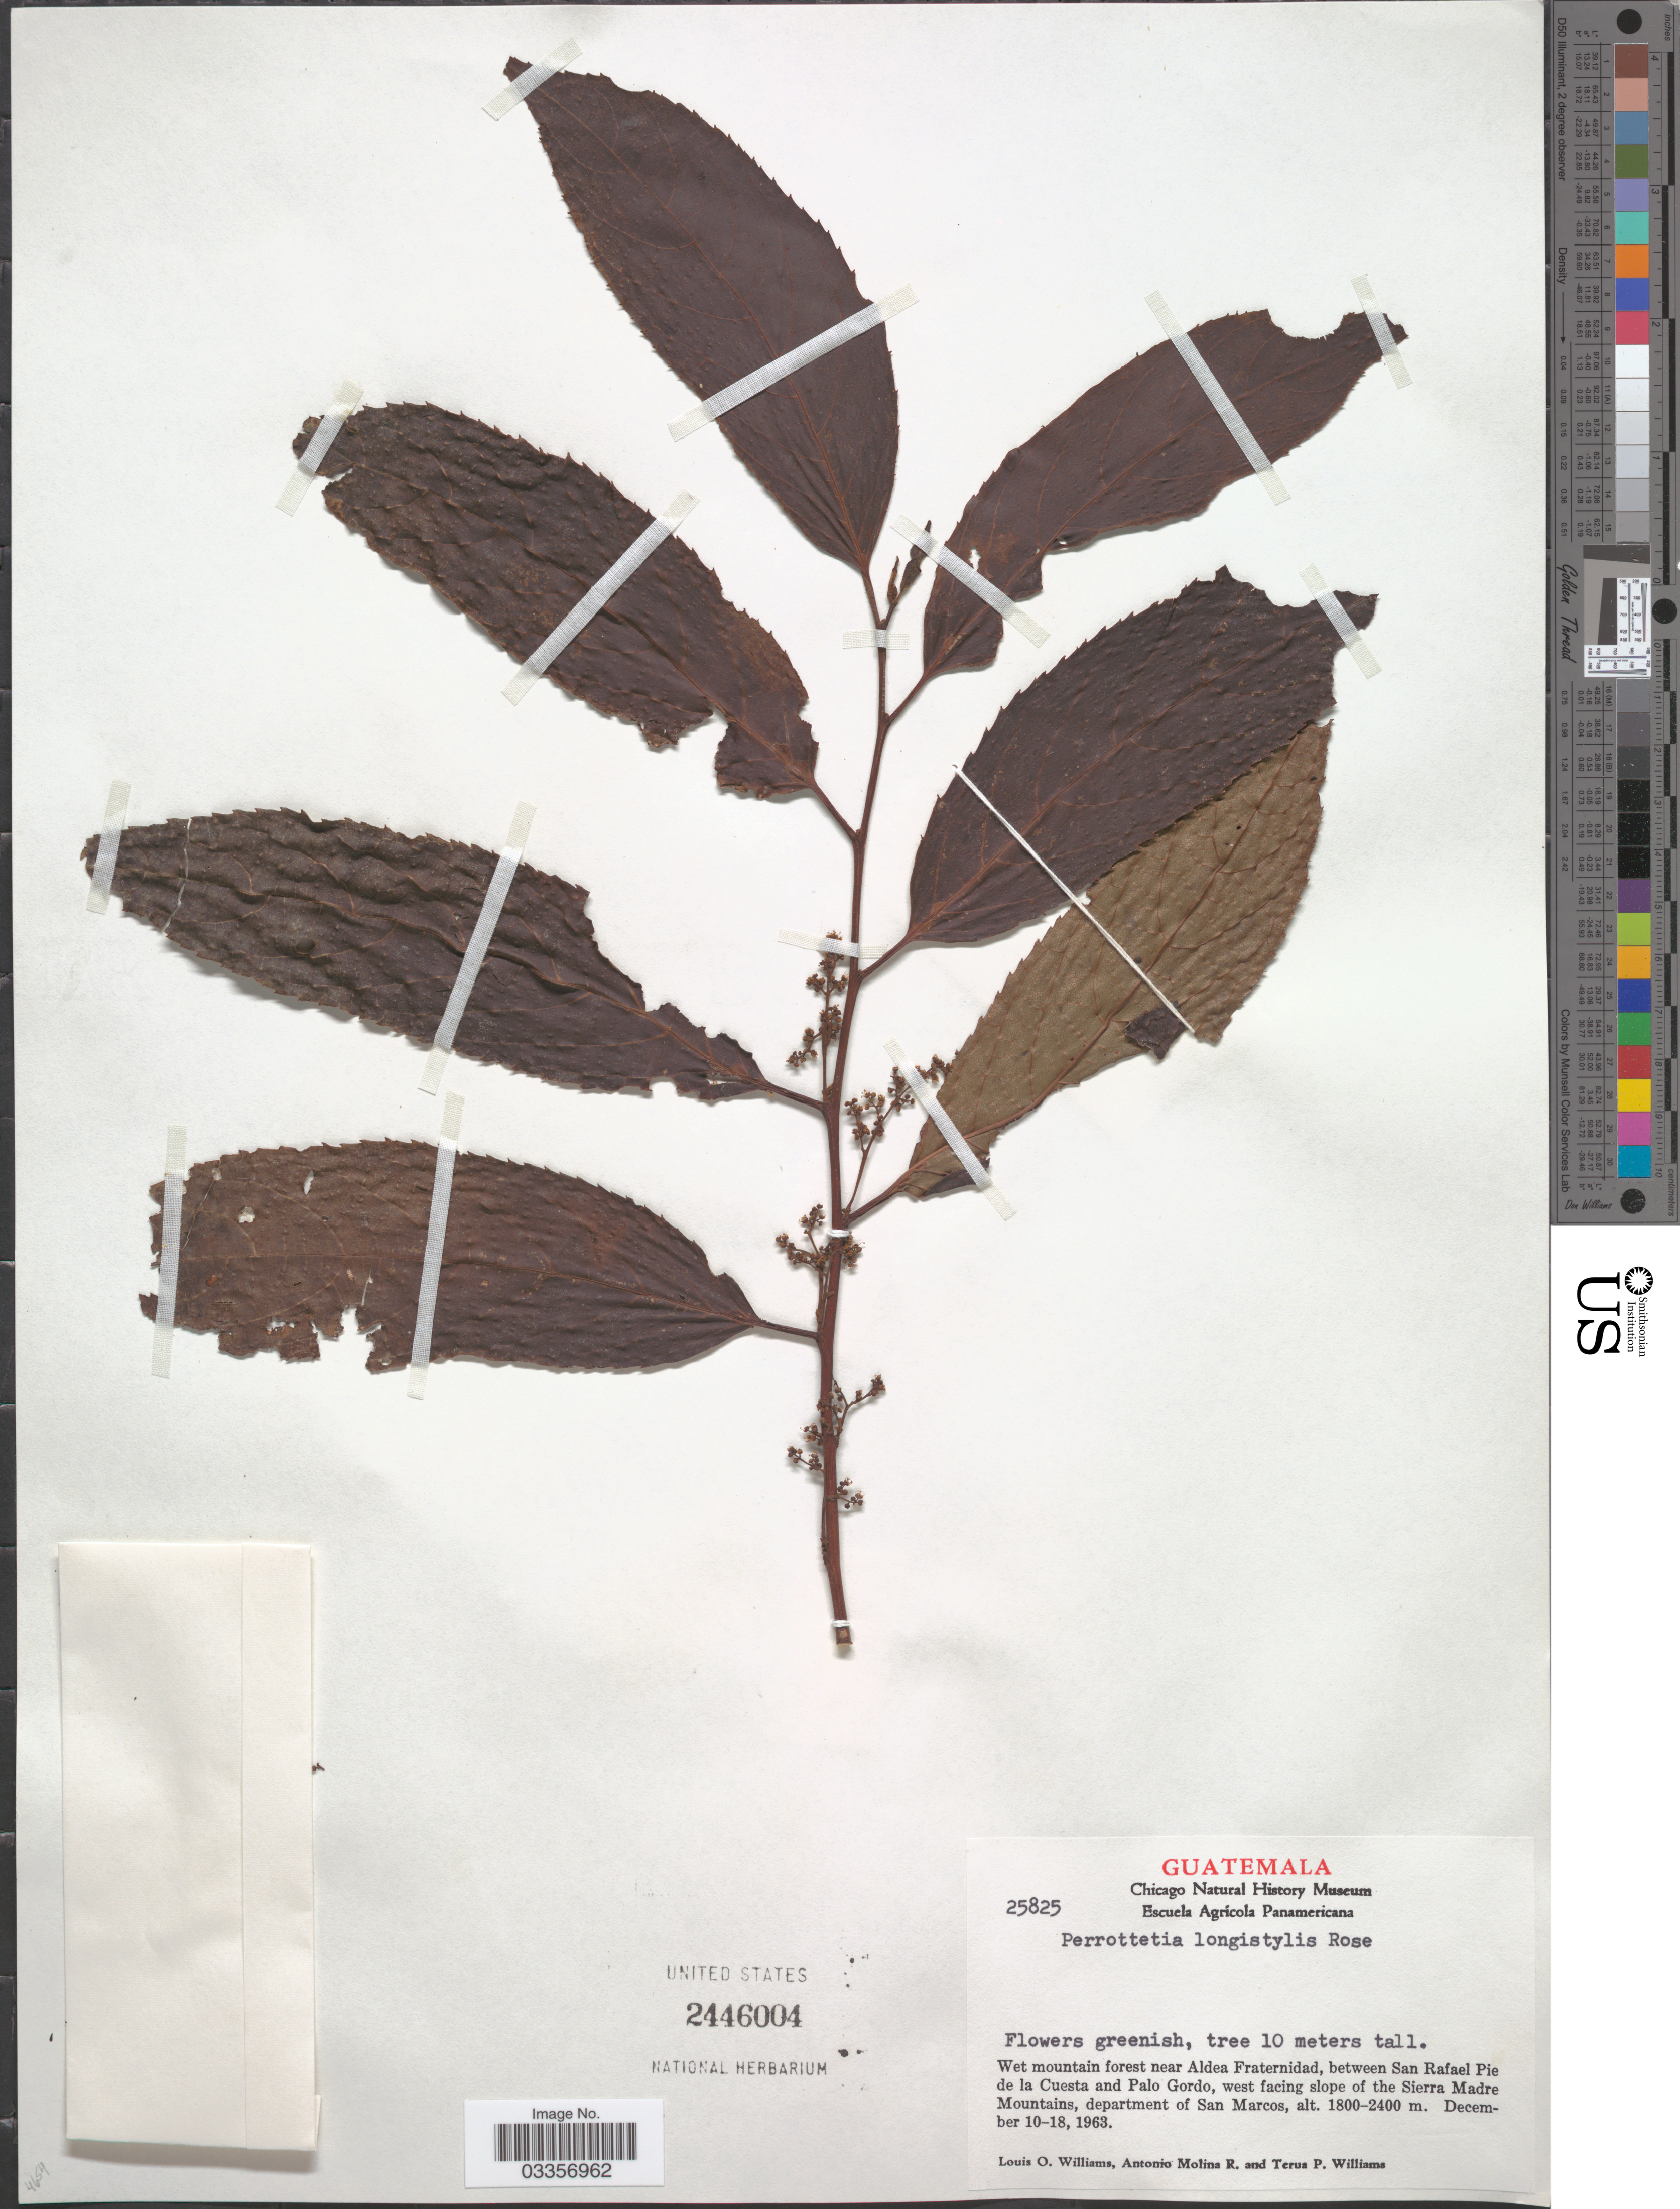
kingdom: Plantae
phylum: Tracheophyta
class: Magnoliopsida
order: Huerteales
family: Dipentodontaceae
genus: Perrottetia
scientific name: Perrottetia longistylis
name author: Rose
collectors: L. O. Williams, A. Molina R. & T. Williams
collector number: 25825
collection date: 1963-12-10/1963-12-18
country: Guatemala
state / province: San Marcos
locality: Wet mountain forest near Aldea Fraternidad, between San Rafael Pie de la Cuesta and Palo Gordo, west facing slope of the Sierra Madre Mountains, department of San Marcos.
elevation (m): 1800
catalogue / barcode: US 2446004